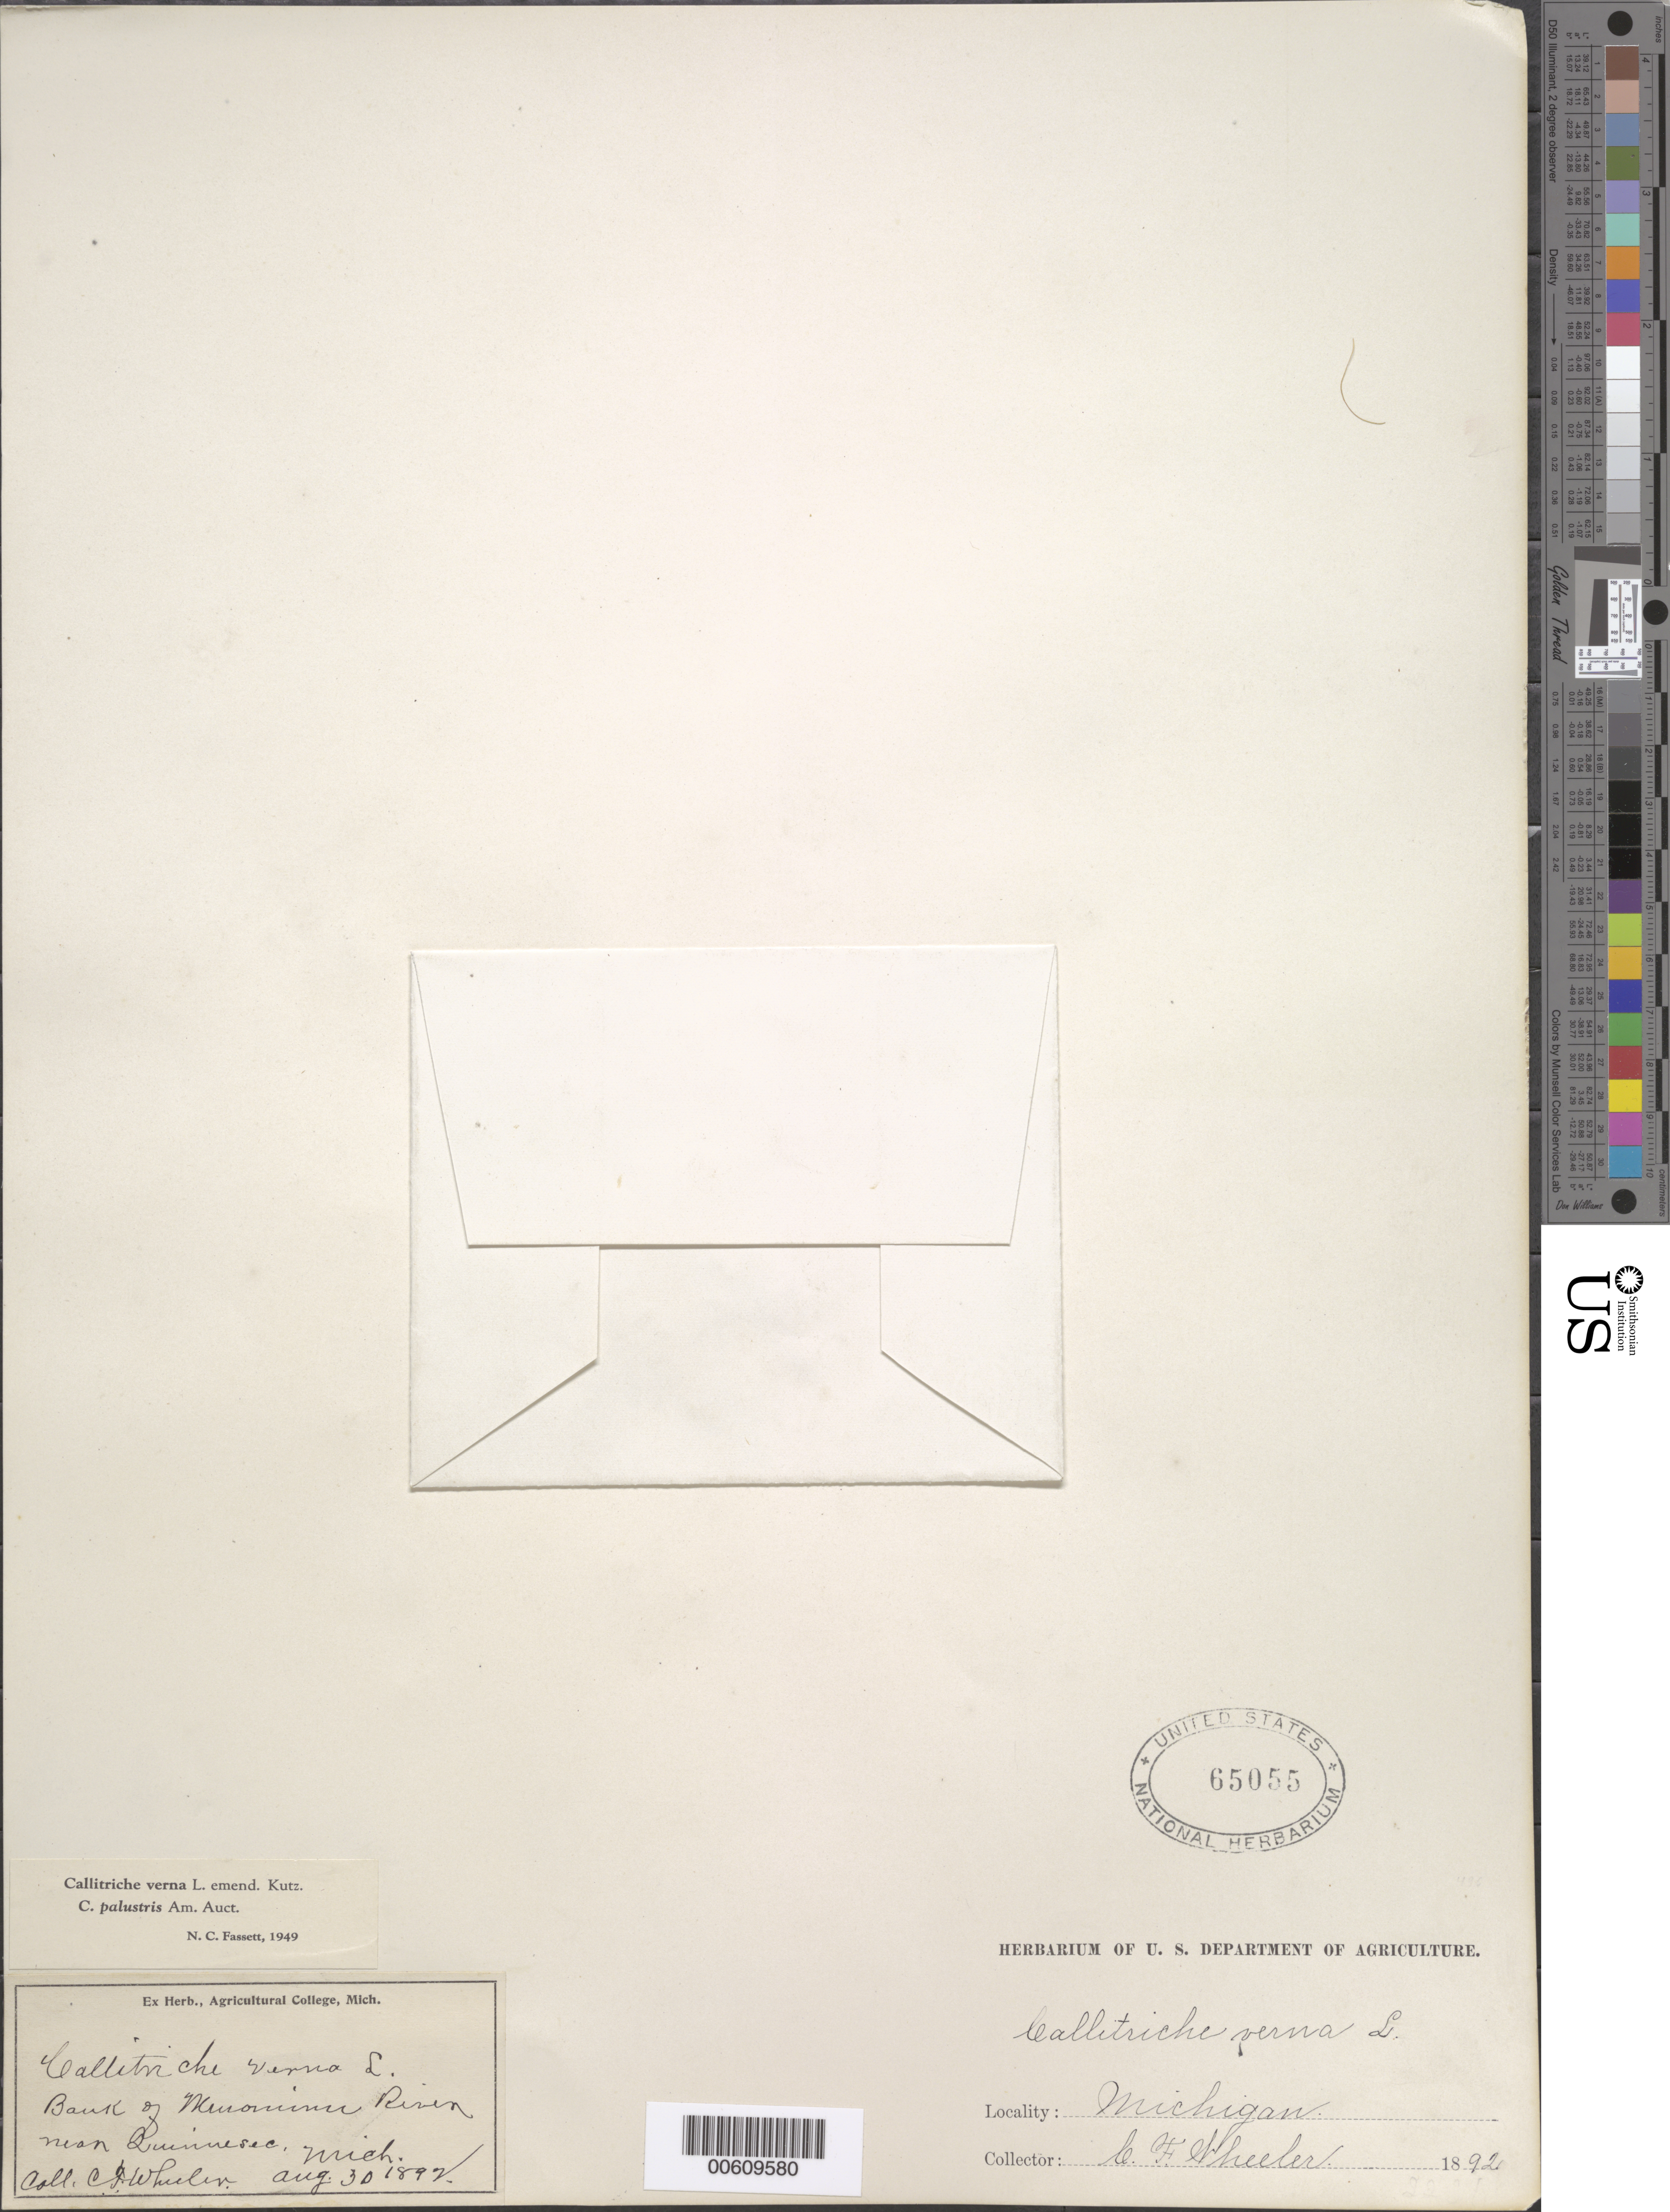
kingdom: Plantae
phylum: Tracheophyta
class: Magnoliopsida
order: Lamiales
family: Plantaginaceae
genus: Callitriche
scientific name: Callitriche verna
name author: L.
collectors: C. Wheeler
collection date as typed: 30 Aug 1892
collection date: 1892-08-30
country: United States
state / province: Michigan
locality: Murornince River, near Quinnesec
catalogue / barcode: US 65055